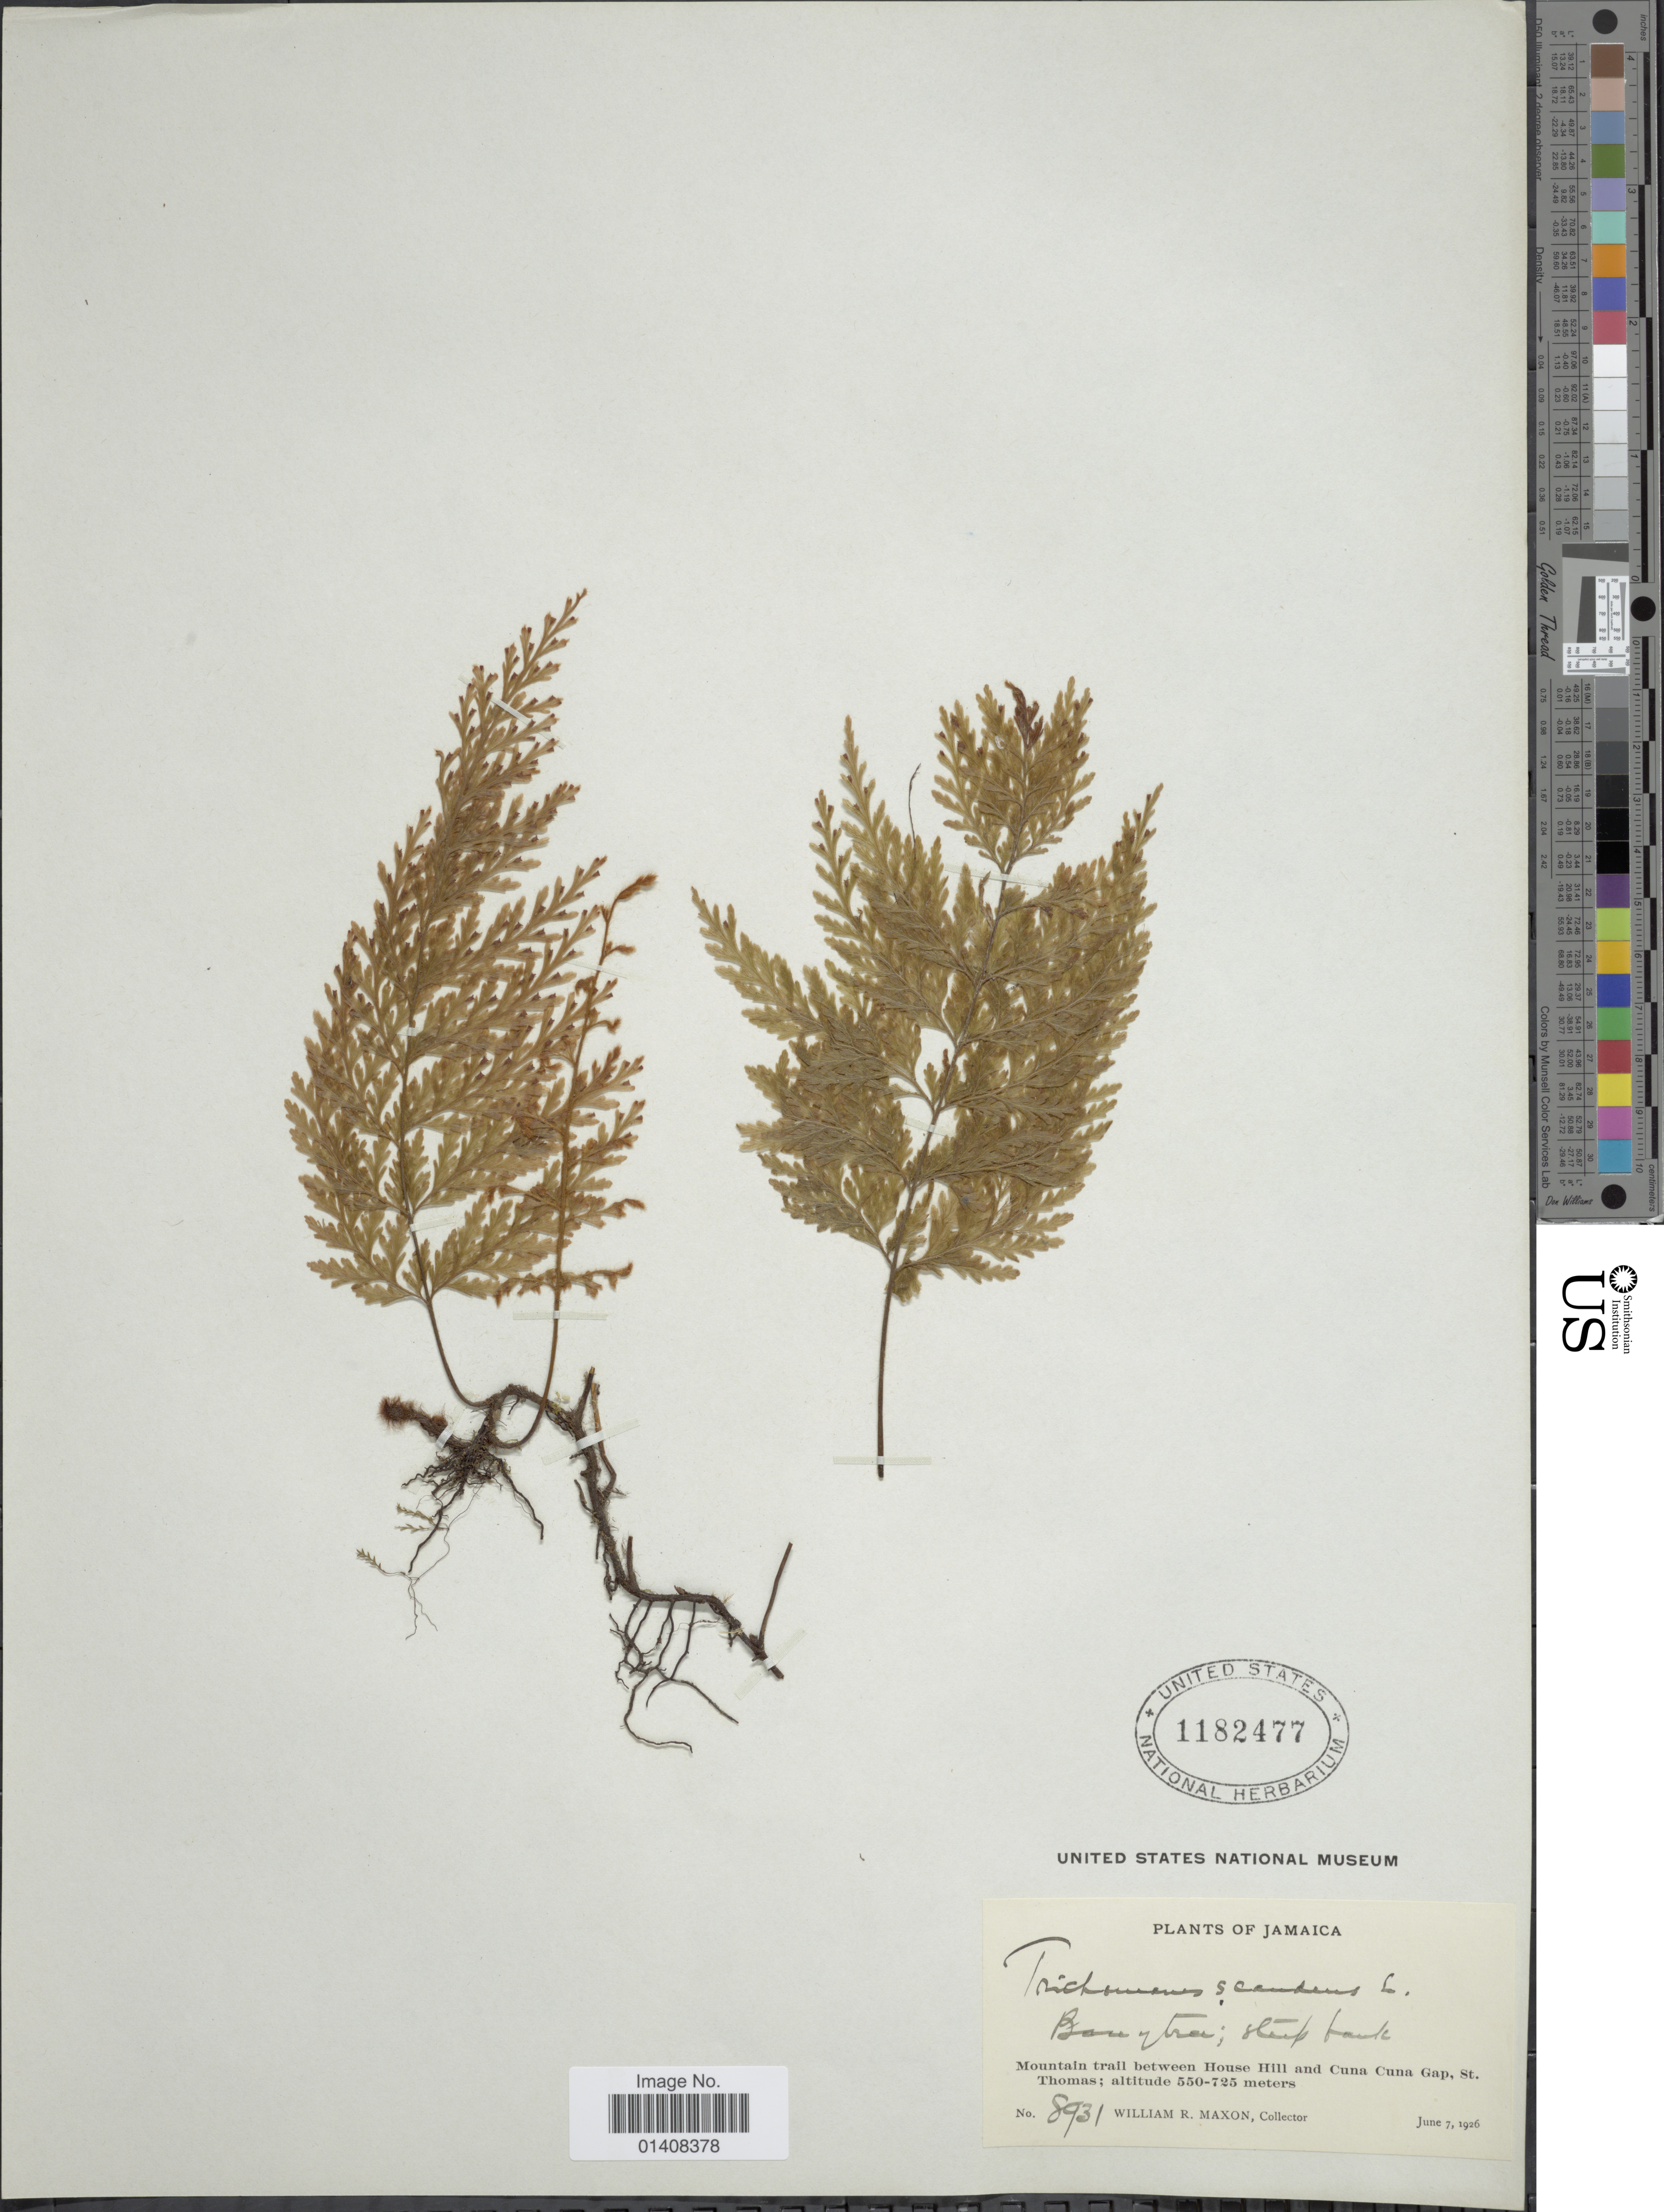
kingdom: Plantae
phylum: Tracheophyta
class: Polypodiopsida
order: Hymenophyllales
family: Hymenophyllaceae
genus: Trichomanes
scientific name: Trichomanes scandens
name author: L.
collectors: W. R. Maxon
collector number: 8931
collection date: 1926-06-07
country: Jamaica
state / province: Saint Thomas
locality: Mountain trail between House Hill and Cuna Cuna Gap, St Thomas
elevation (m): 550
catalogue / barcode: US 1182477